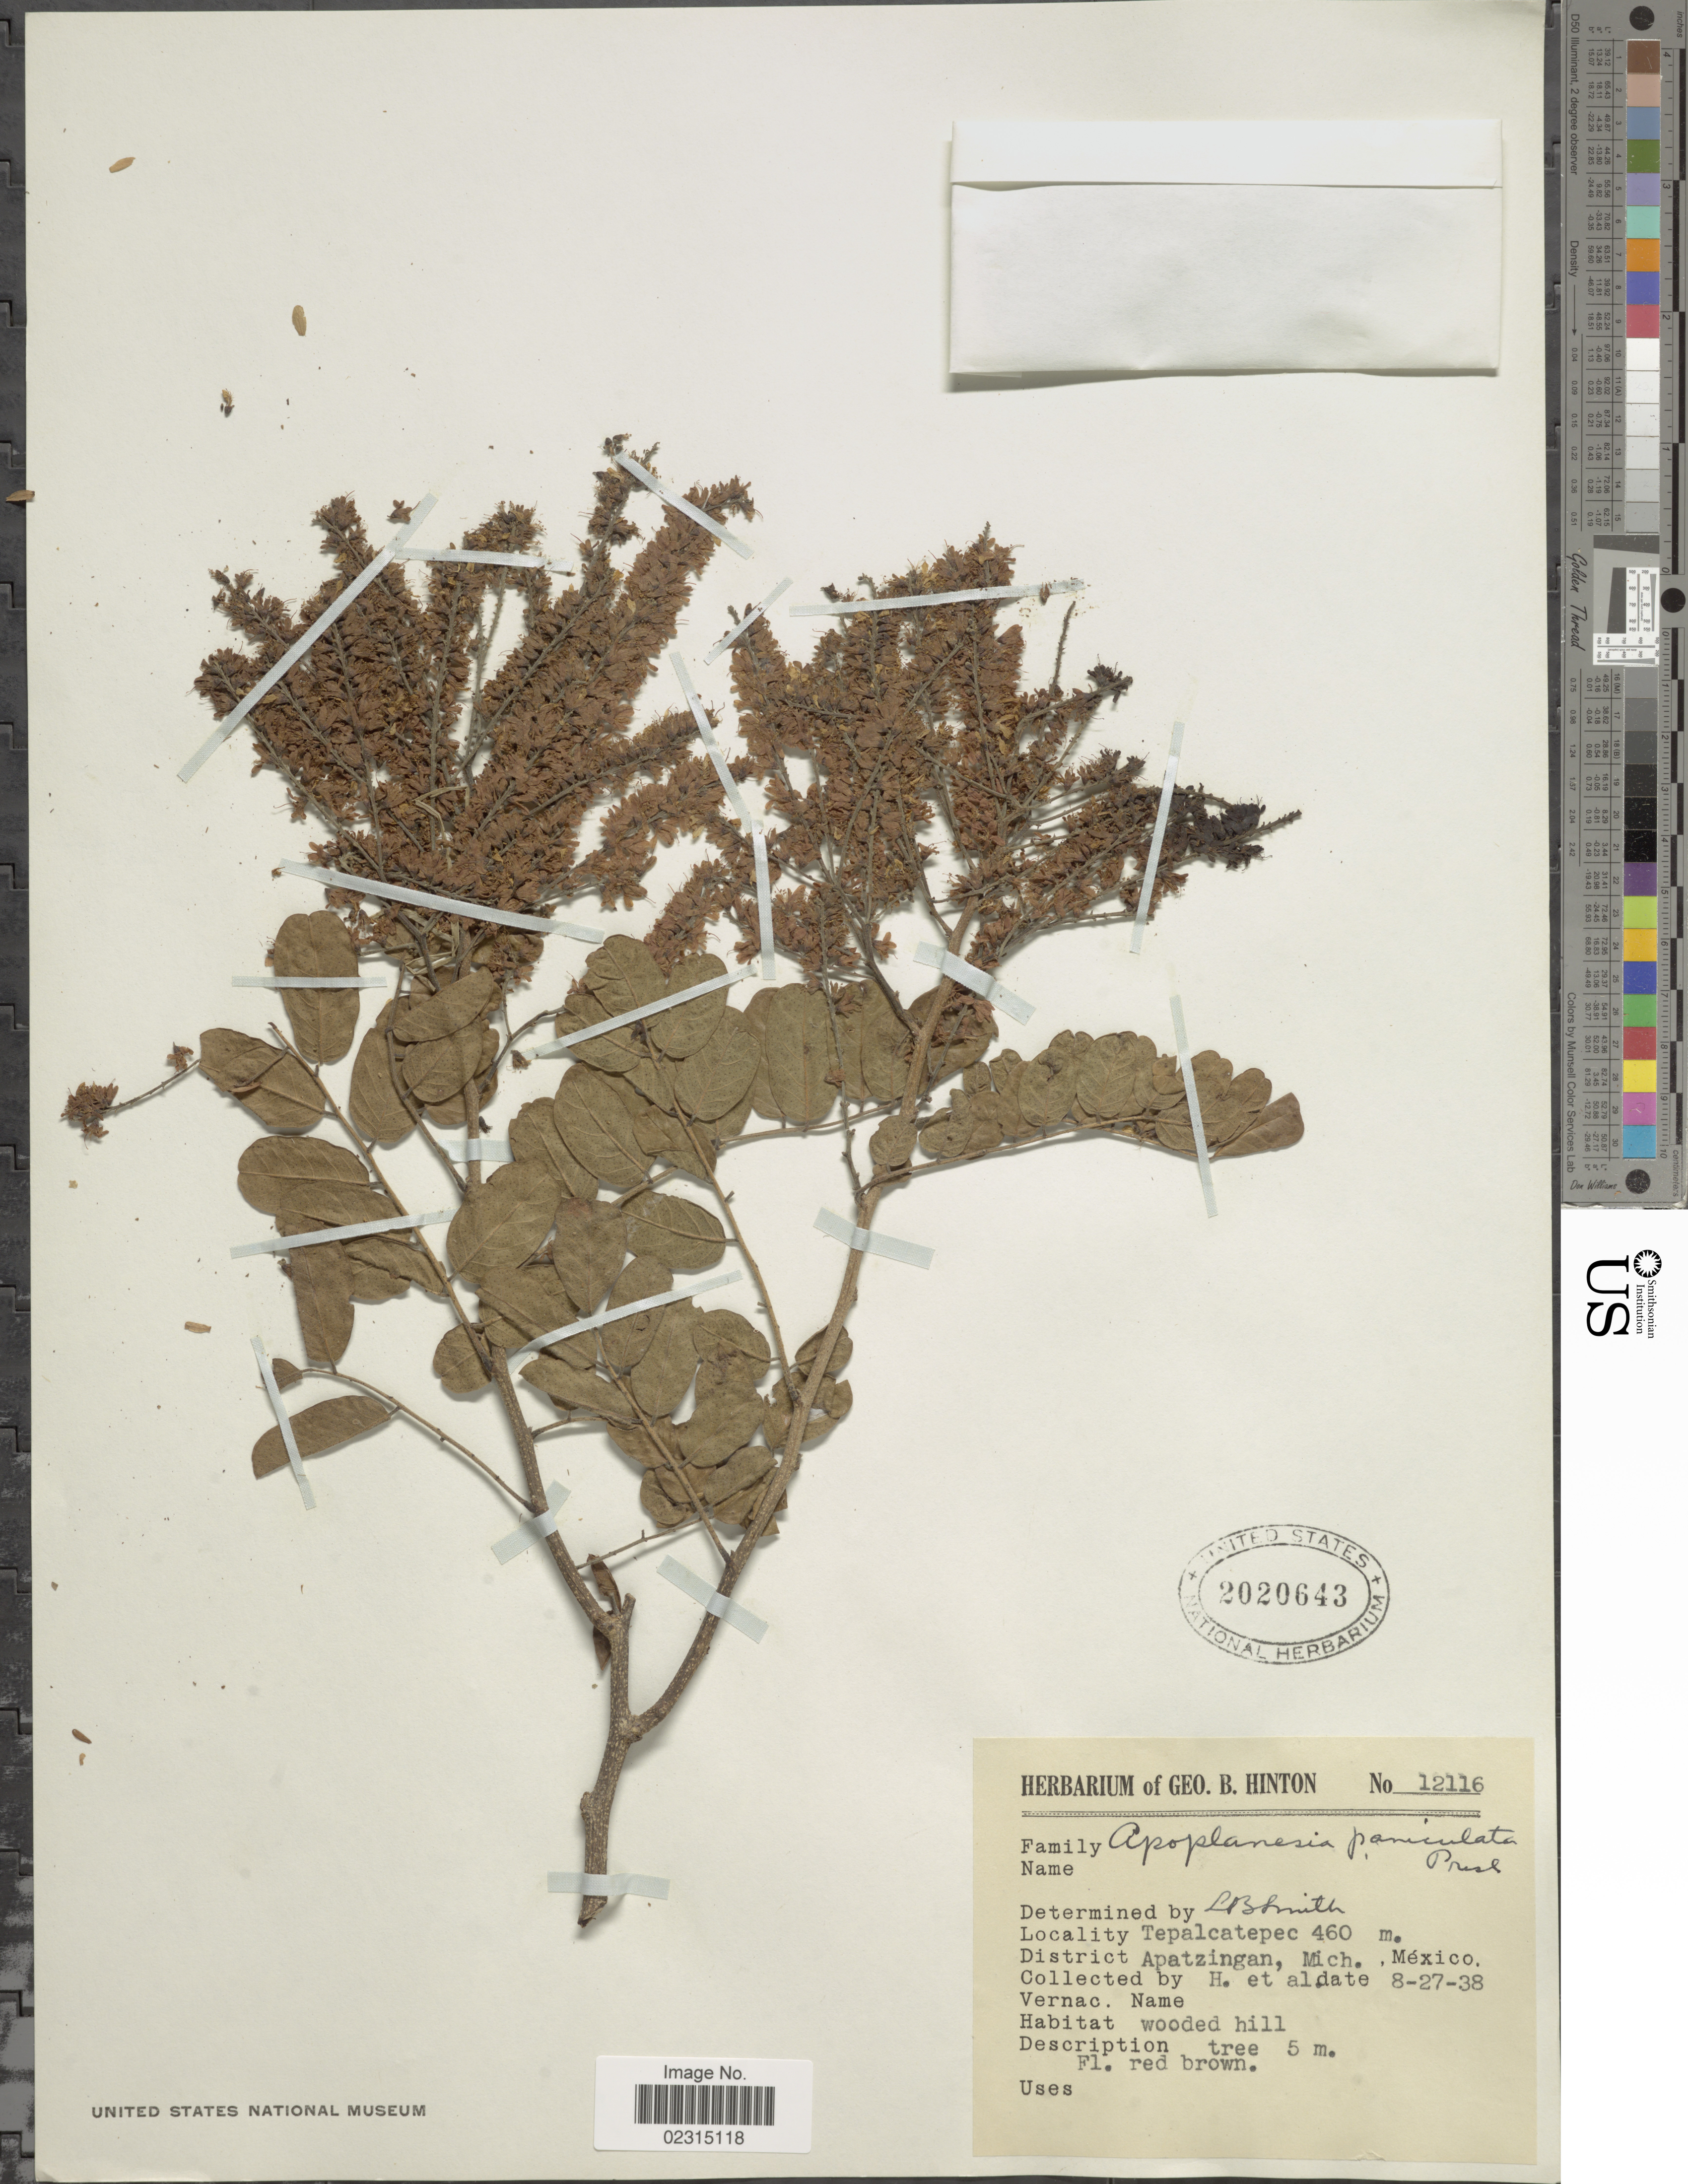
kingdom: Plantae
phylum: Tracheophyta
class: Magnoliopsida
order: Fabales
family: Fabaceae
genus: Apoplanesia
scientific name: Apoplanesia paniculata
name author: C. Presl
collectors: G. B. Hinton & et al.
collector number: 12116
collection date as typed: Transcribed d/m/y: 27/8/38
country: Mexico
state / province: Michoacán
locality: Tepalcatepec, District Apatzingan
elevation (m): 460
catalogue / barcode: US 2020643